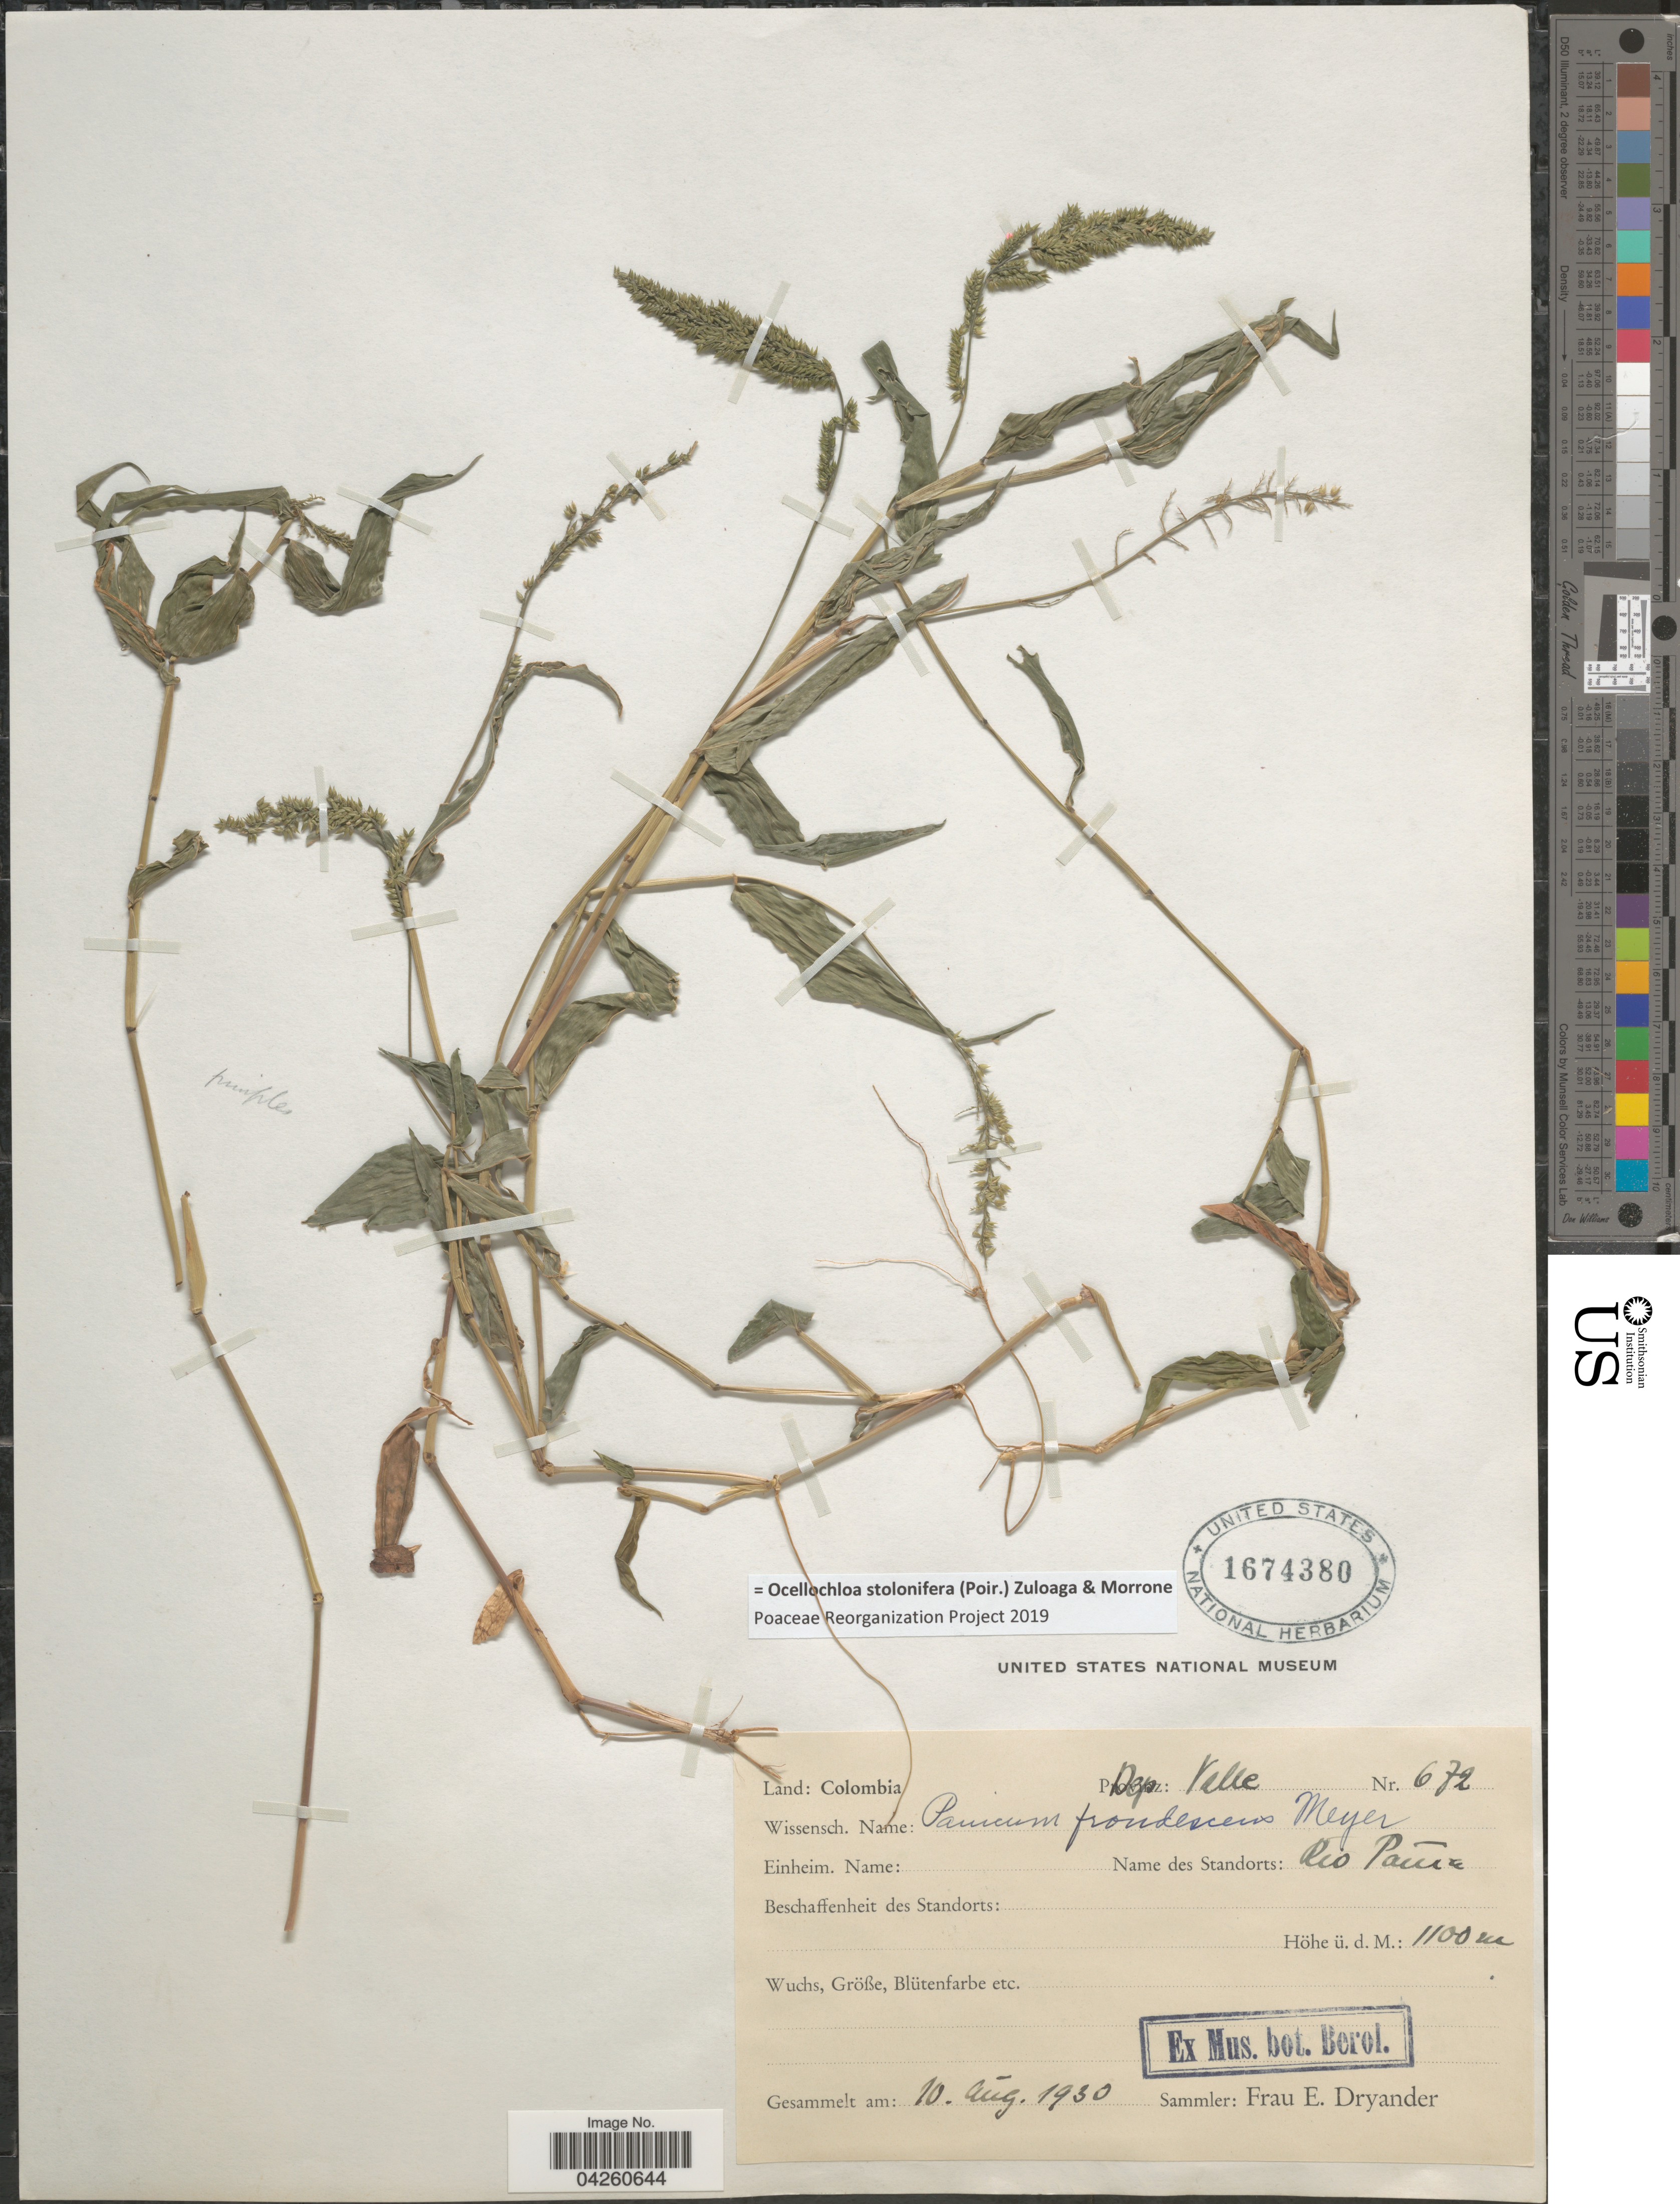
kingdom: Plantae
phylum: Tracheophyta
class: Liliopsida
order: Poales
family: Poaceae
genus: Ocellochloa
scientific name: Ocellochloa stolonifera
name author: (Poir.) Zuloaga & Morrone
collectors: F. Dryander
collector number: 672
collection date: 1930-08-10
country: Colombia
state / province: Valle del Cauca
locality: Dep: Valle.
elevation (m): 1100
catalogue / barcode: US 1674380